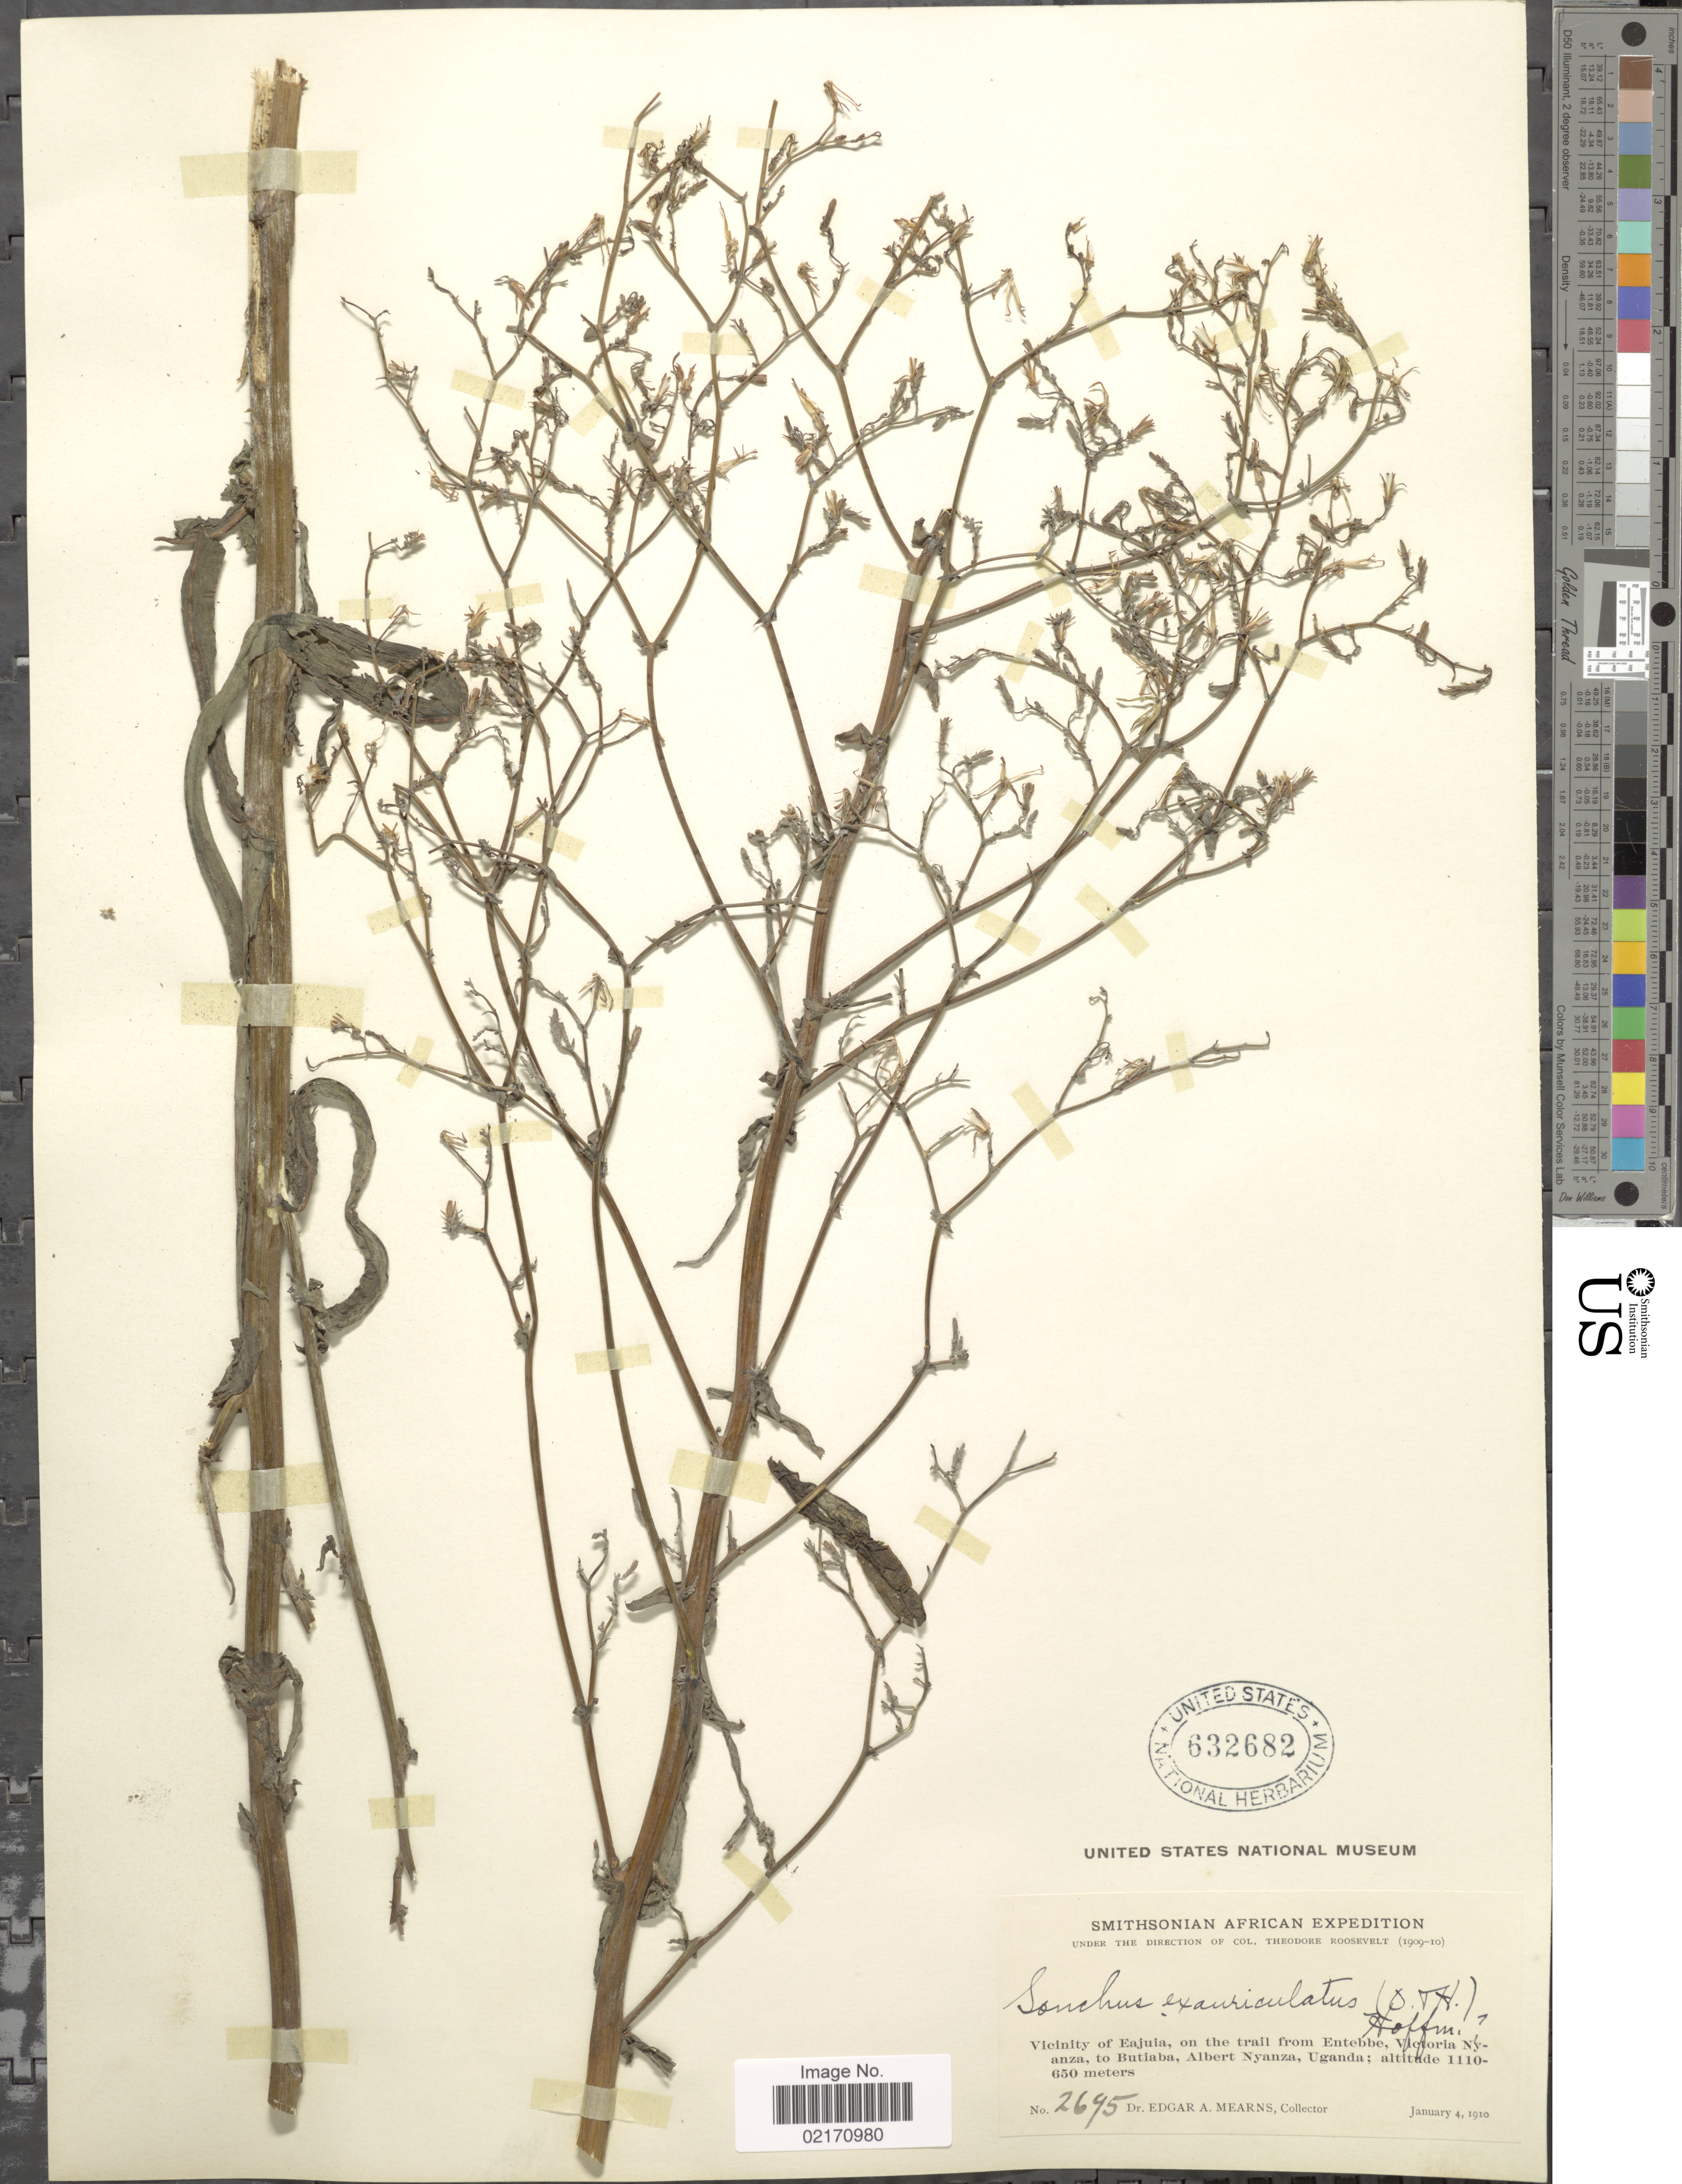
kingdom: Plantae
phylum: Tracheophyta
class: Magnoliopsida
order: Asterales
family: Asteraceae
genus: Launaea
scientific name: Launaea cornuta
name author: (Hochst. ex Oliv. & Hiern) C. Jeffrey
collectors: E. A. Mearns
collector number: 2695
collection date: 1910-01-04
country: Uganda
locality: Vicinity of Eajuia, on the trail from Entebbe, Victoria Nyanza, to Butiaba, Albert Nyanza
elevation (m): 650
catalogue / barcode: US 632682